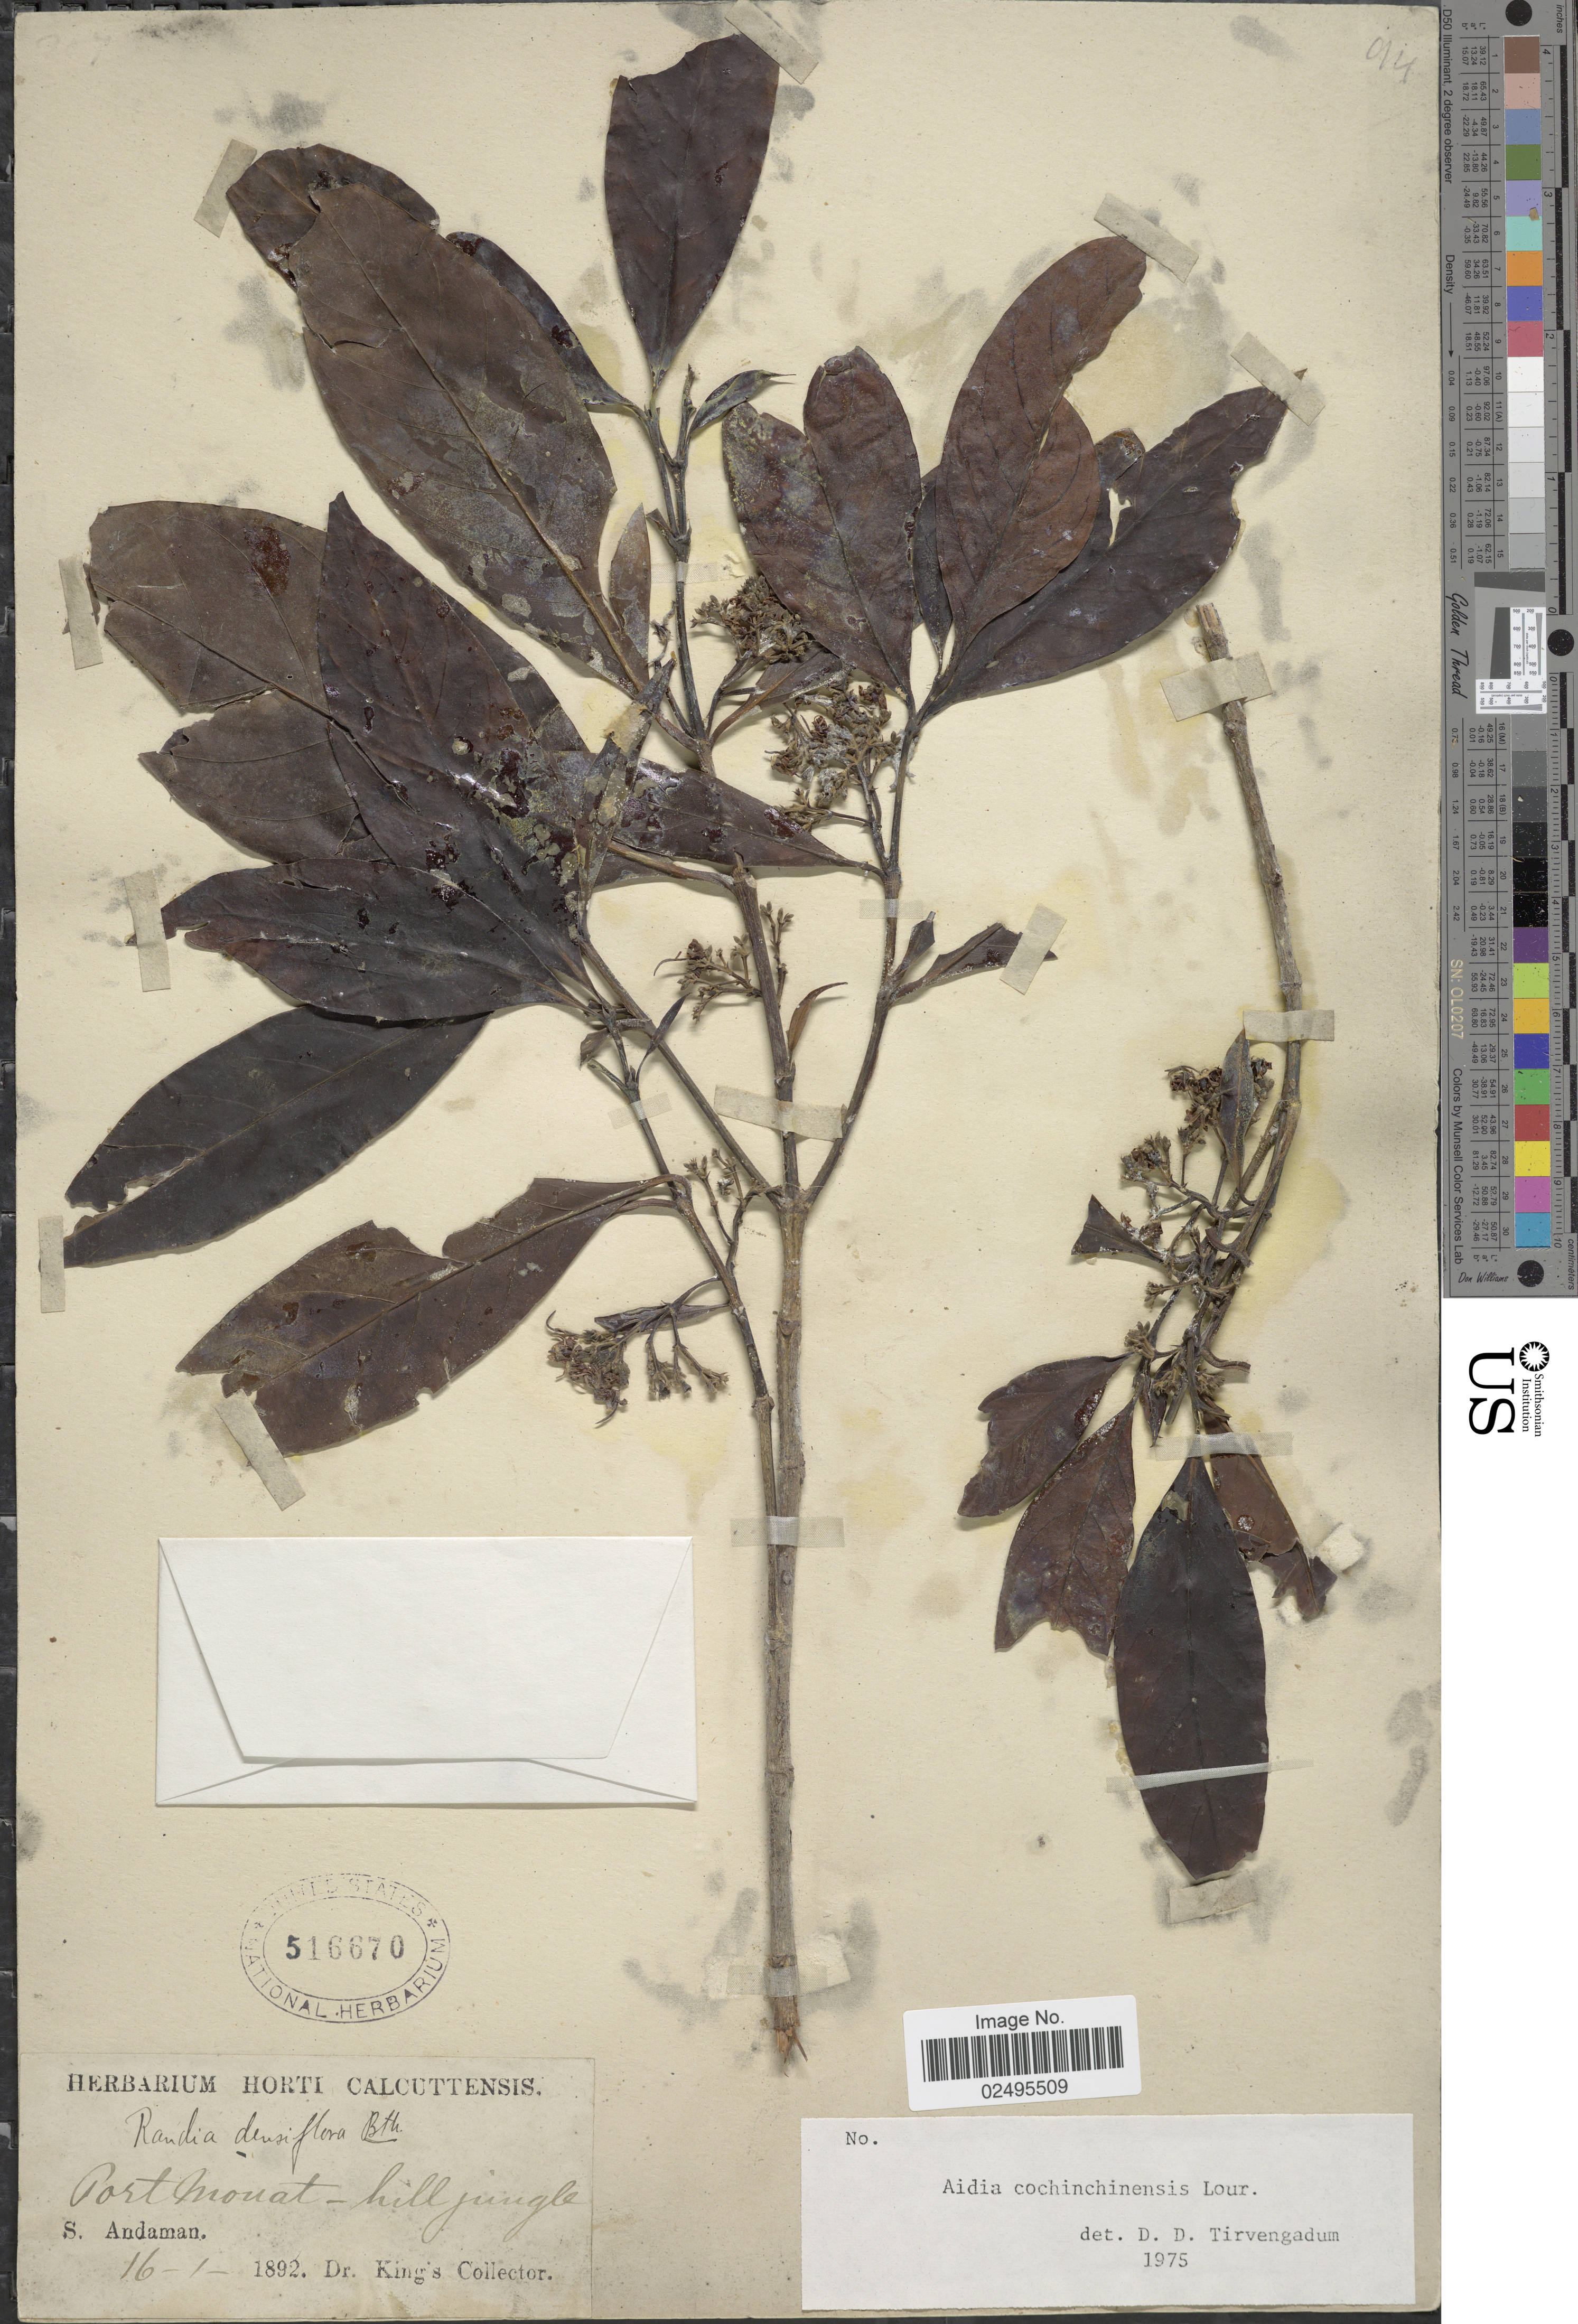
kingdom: Plantae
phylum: Tracheophyta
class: Magnoliopsida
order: Gentianales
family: Rubiaceae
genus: Aidia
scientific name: Aidia densiflora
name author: (Wall.) Masam.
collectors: Dr. King's collector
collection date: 1892-01-16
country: India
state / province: Andaman and Nicobar Islands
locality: Port Mouat, Hill jungle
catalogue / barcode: US 516670